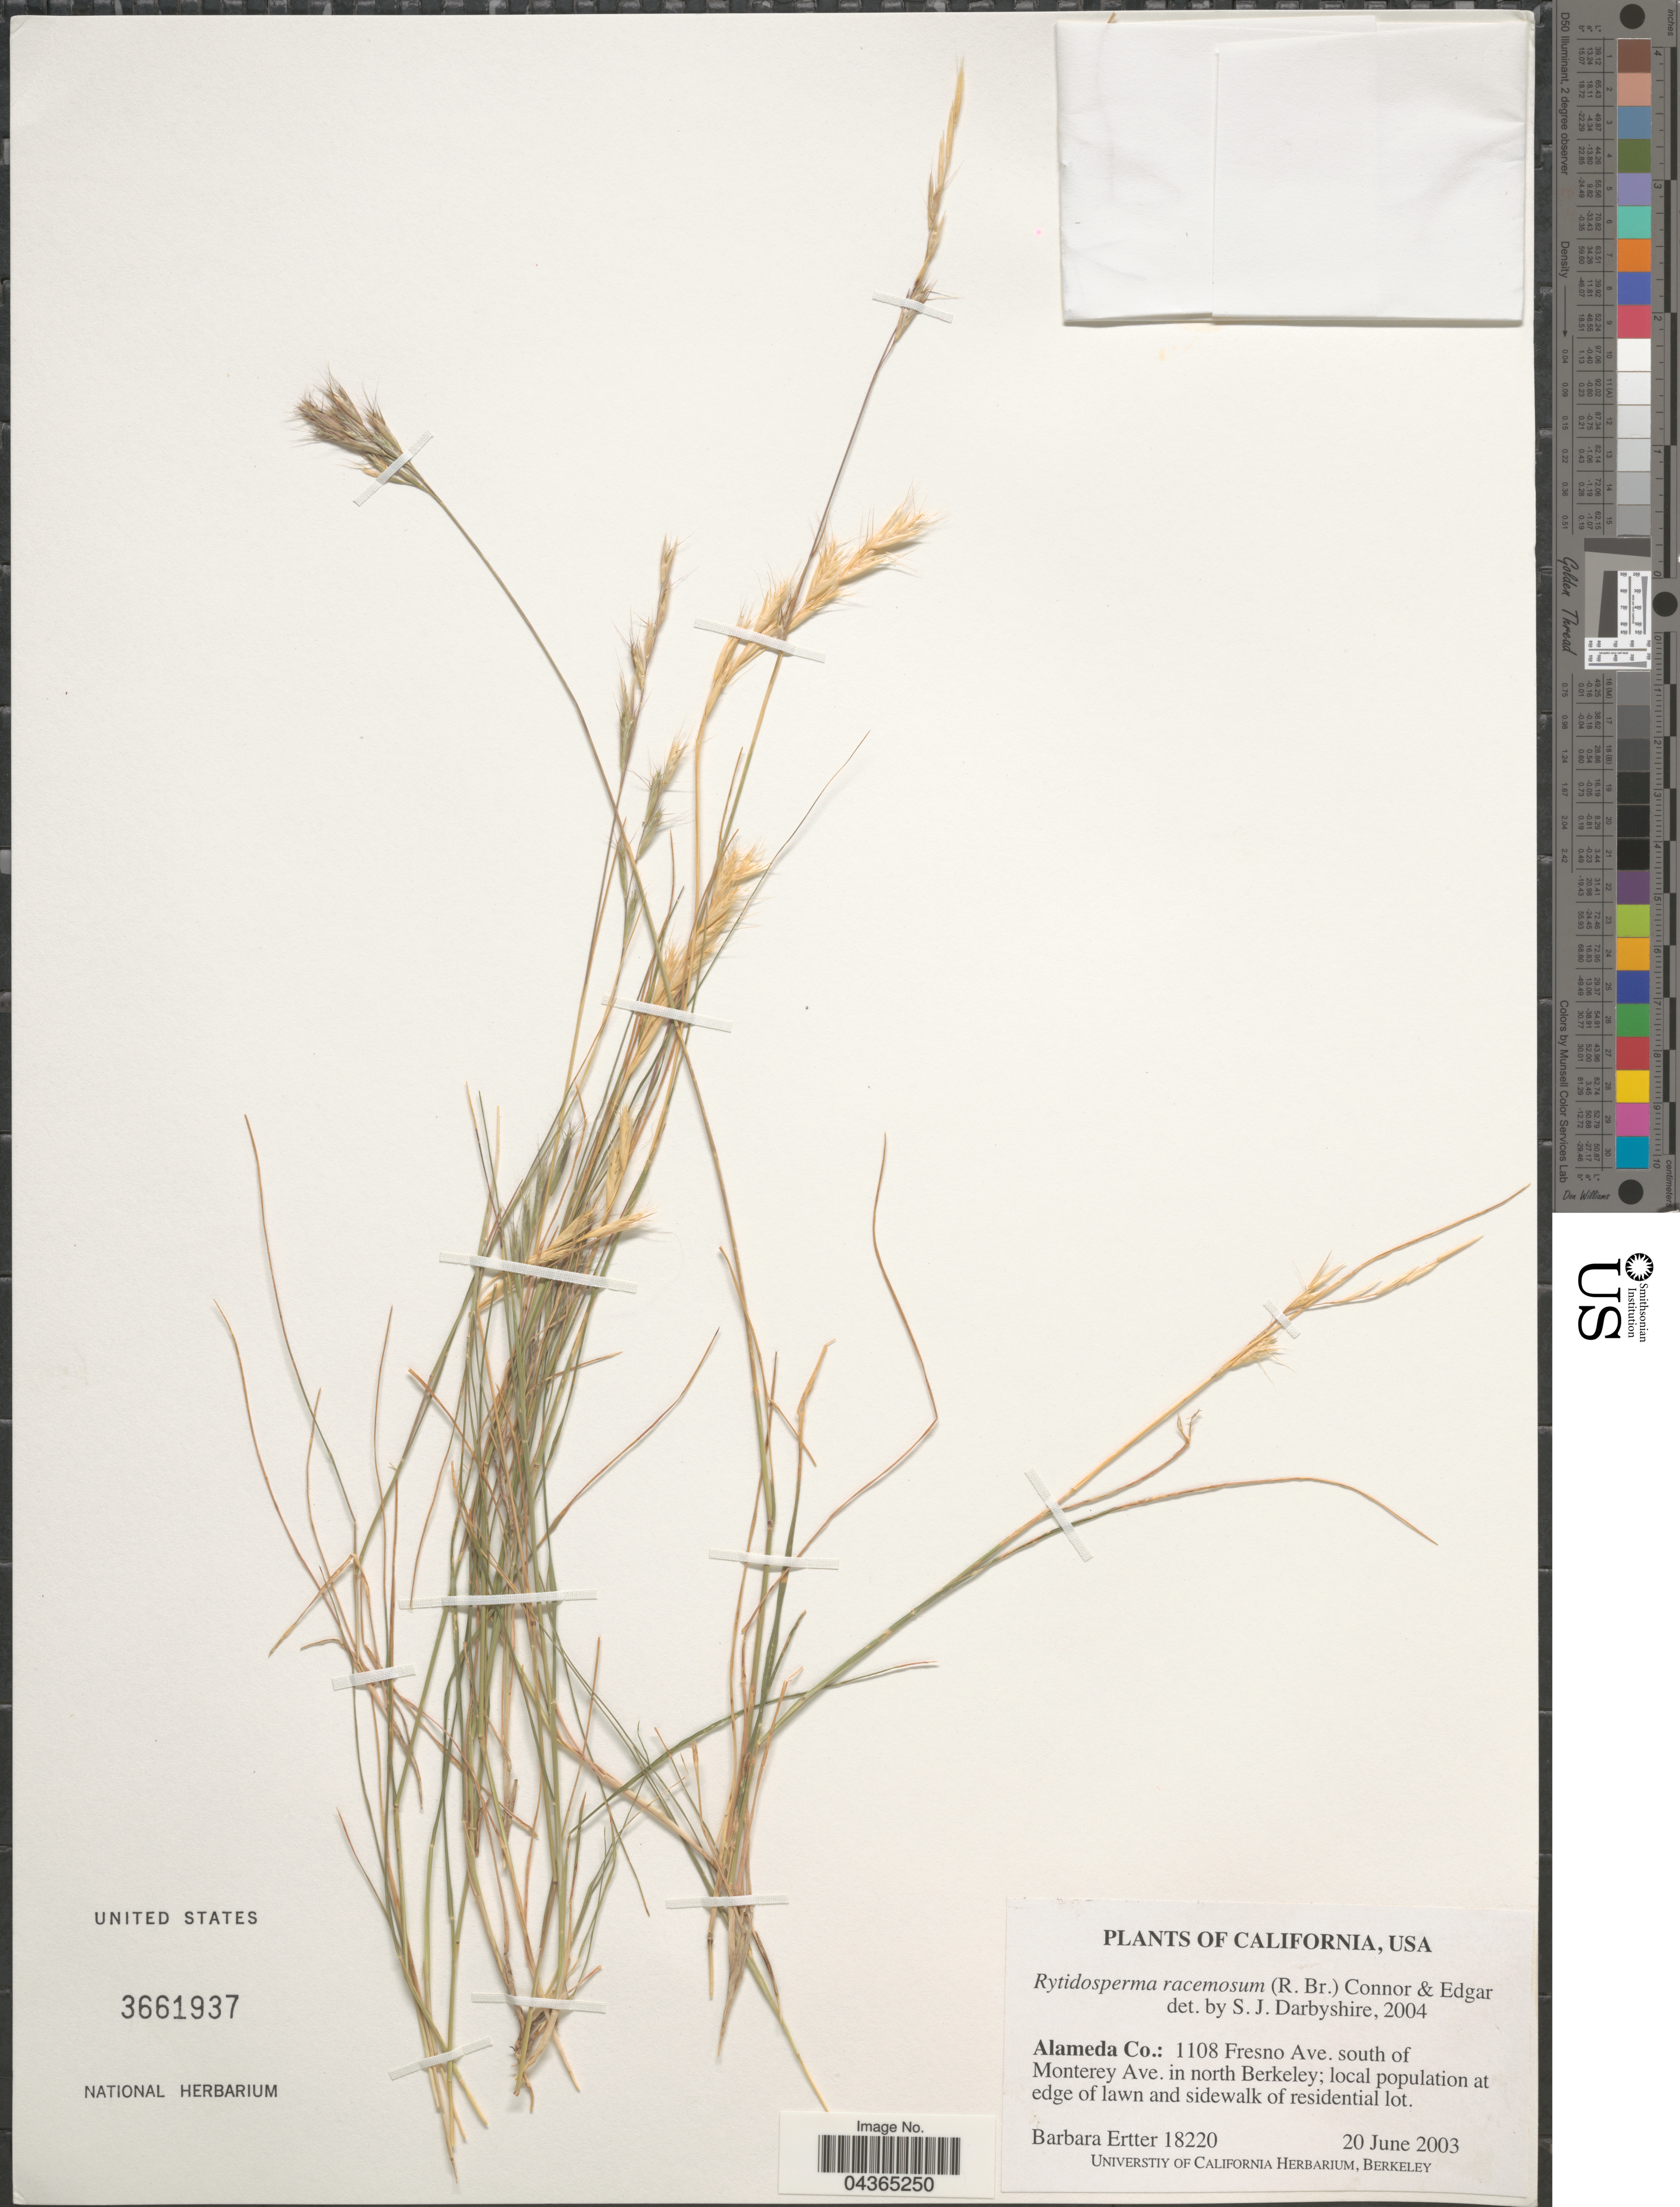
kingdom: Plantae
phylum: Tracheophyta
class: Liliopsida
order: Poales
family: Poaceae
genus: Rytidosperma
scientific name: Rytidosperma racemosum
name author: (R. Br.) Connor & Edgar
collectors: B. Ertter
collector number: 18220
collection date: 2003-06-20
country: United States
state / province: California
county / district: Alameda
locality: Alameda Co.: 1108 Fresno Ave. south of Monterey Ave. in north Berkeley.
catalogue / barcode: US 3661937